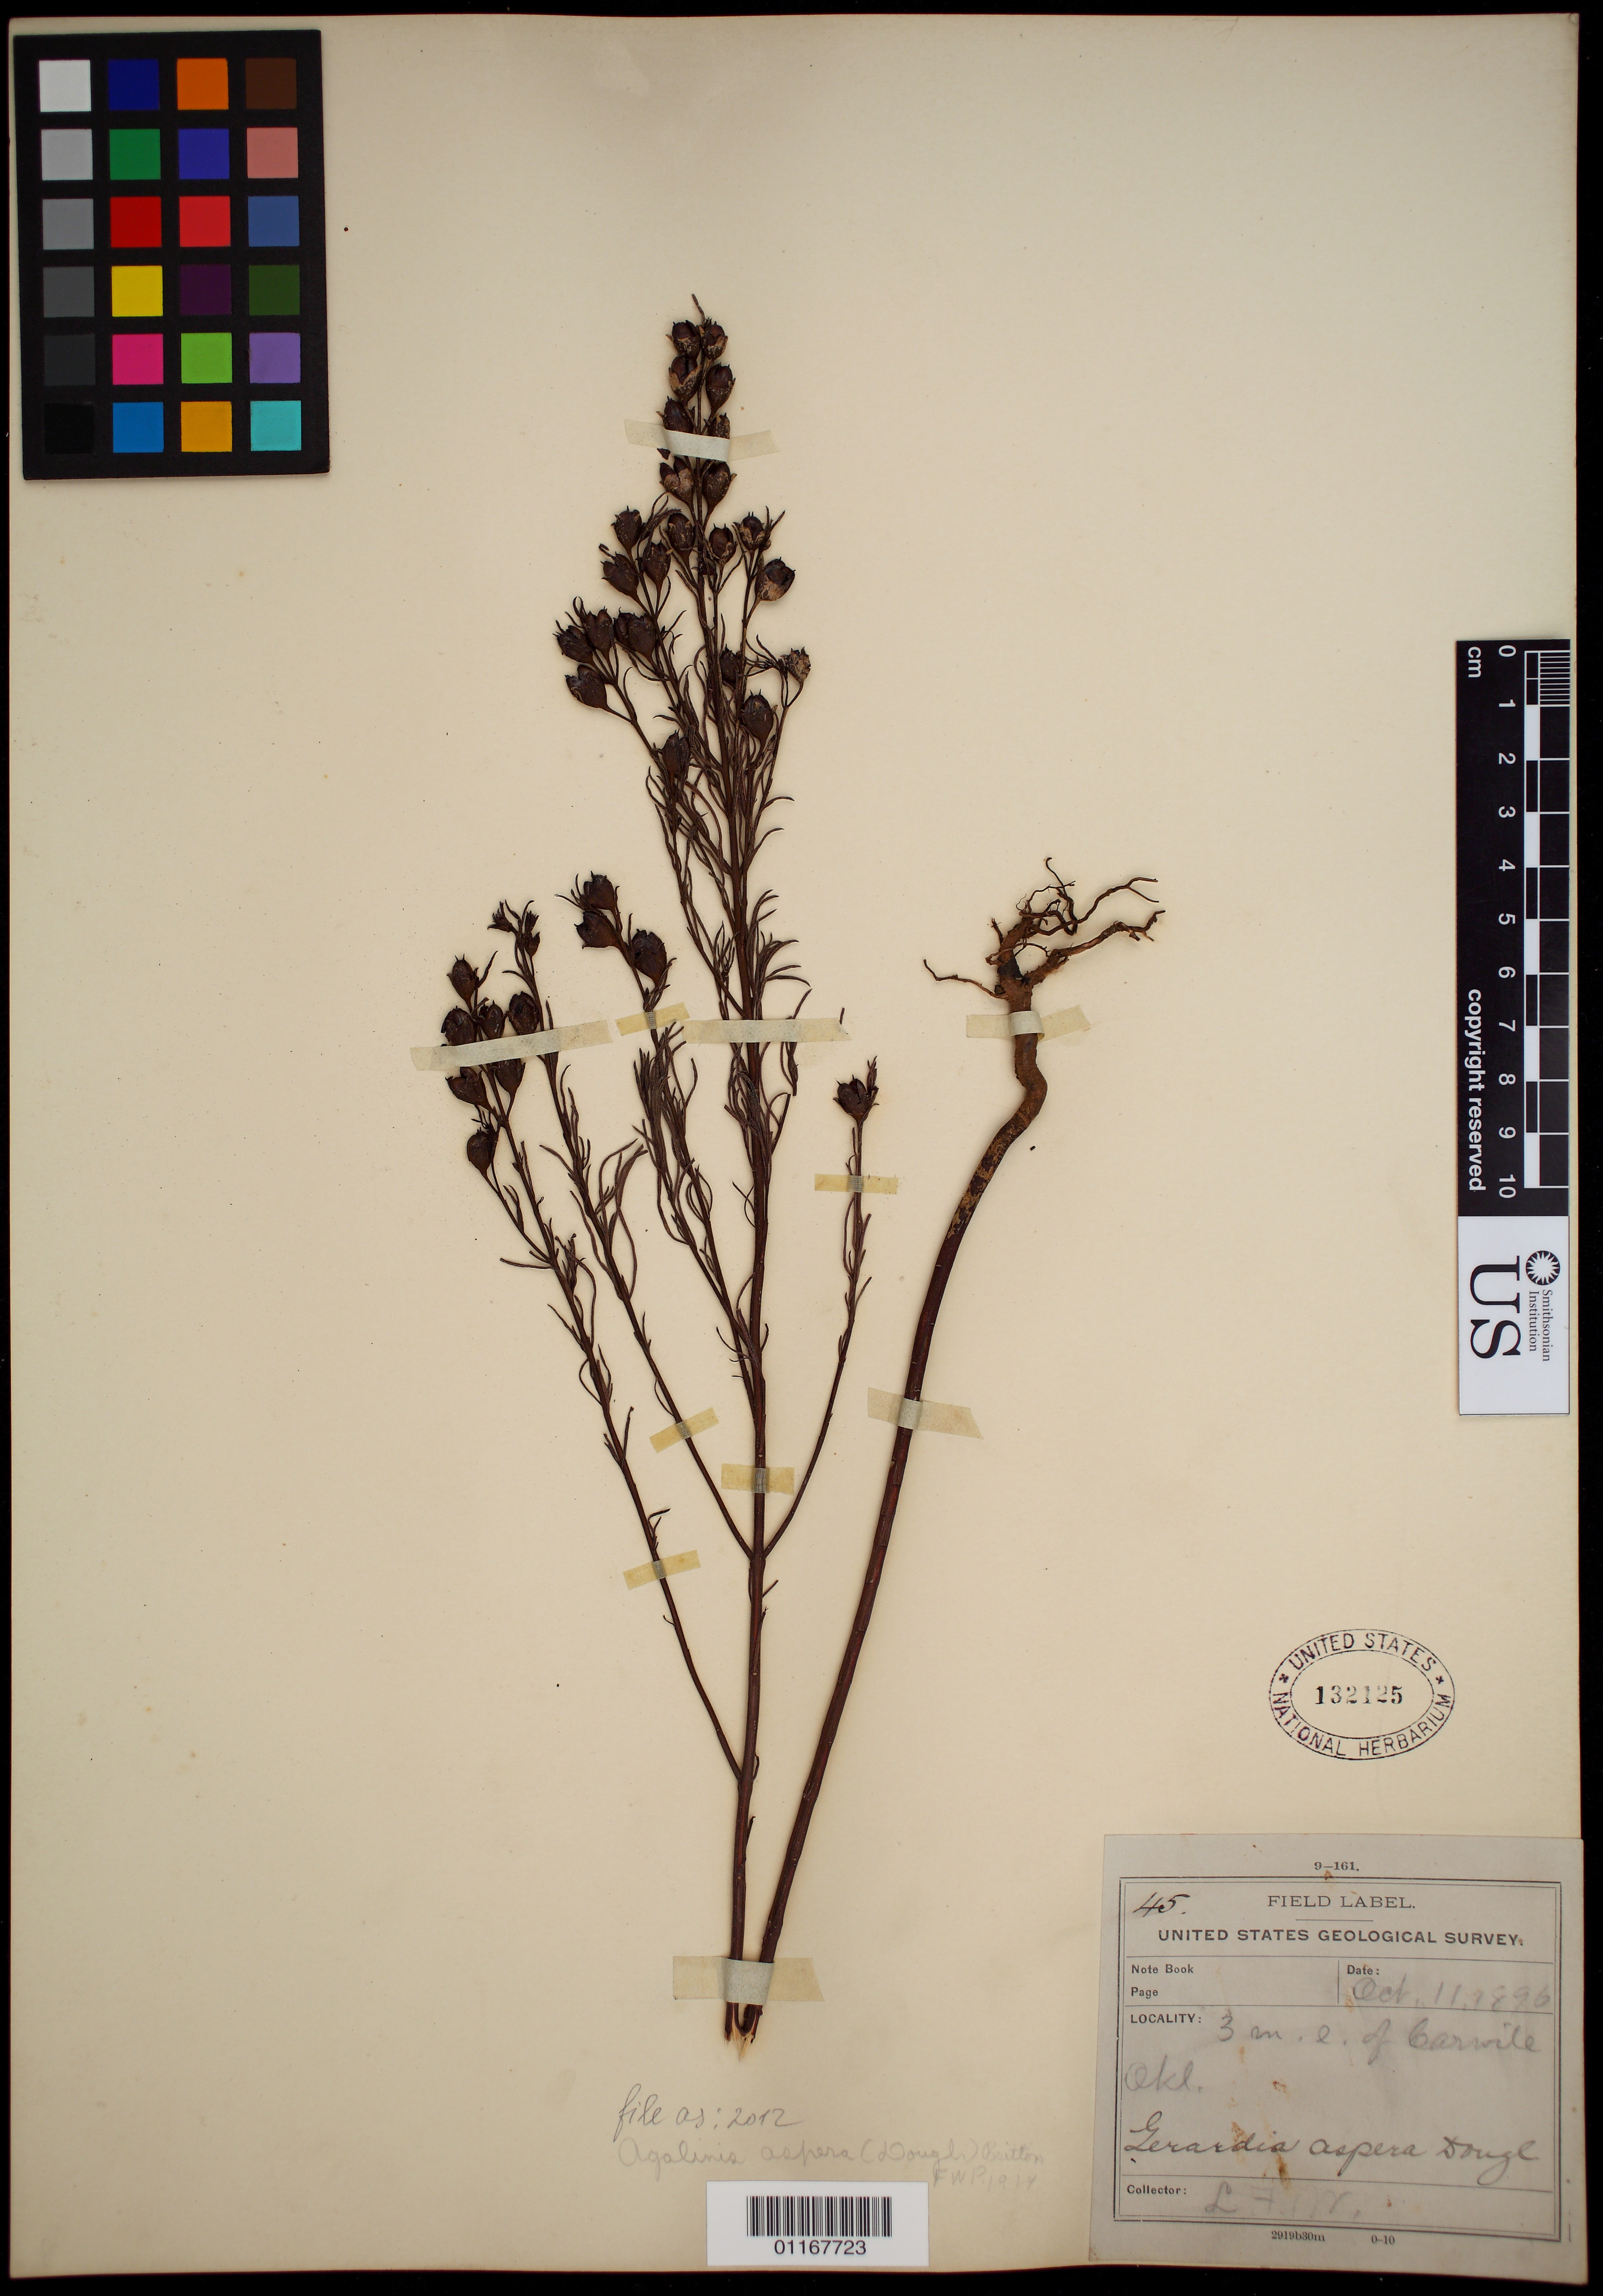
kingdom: Plantae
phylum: Tracheophyta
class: Magnoliopsida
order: Lamiales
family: Orobanchaceae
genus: Agalinis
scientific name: Agalinis aspera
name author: (Douglas ex Benth.) Britton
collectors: L. F. Ward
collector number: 45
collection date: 1896-10-11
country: United States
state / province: Oklahoma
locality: Carwile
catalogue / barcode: US 132125